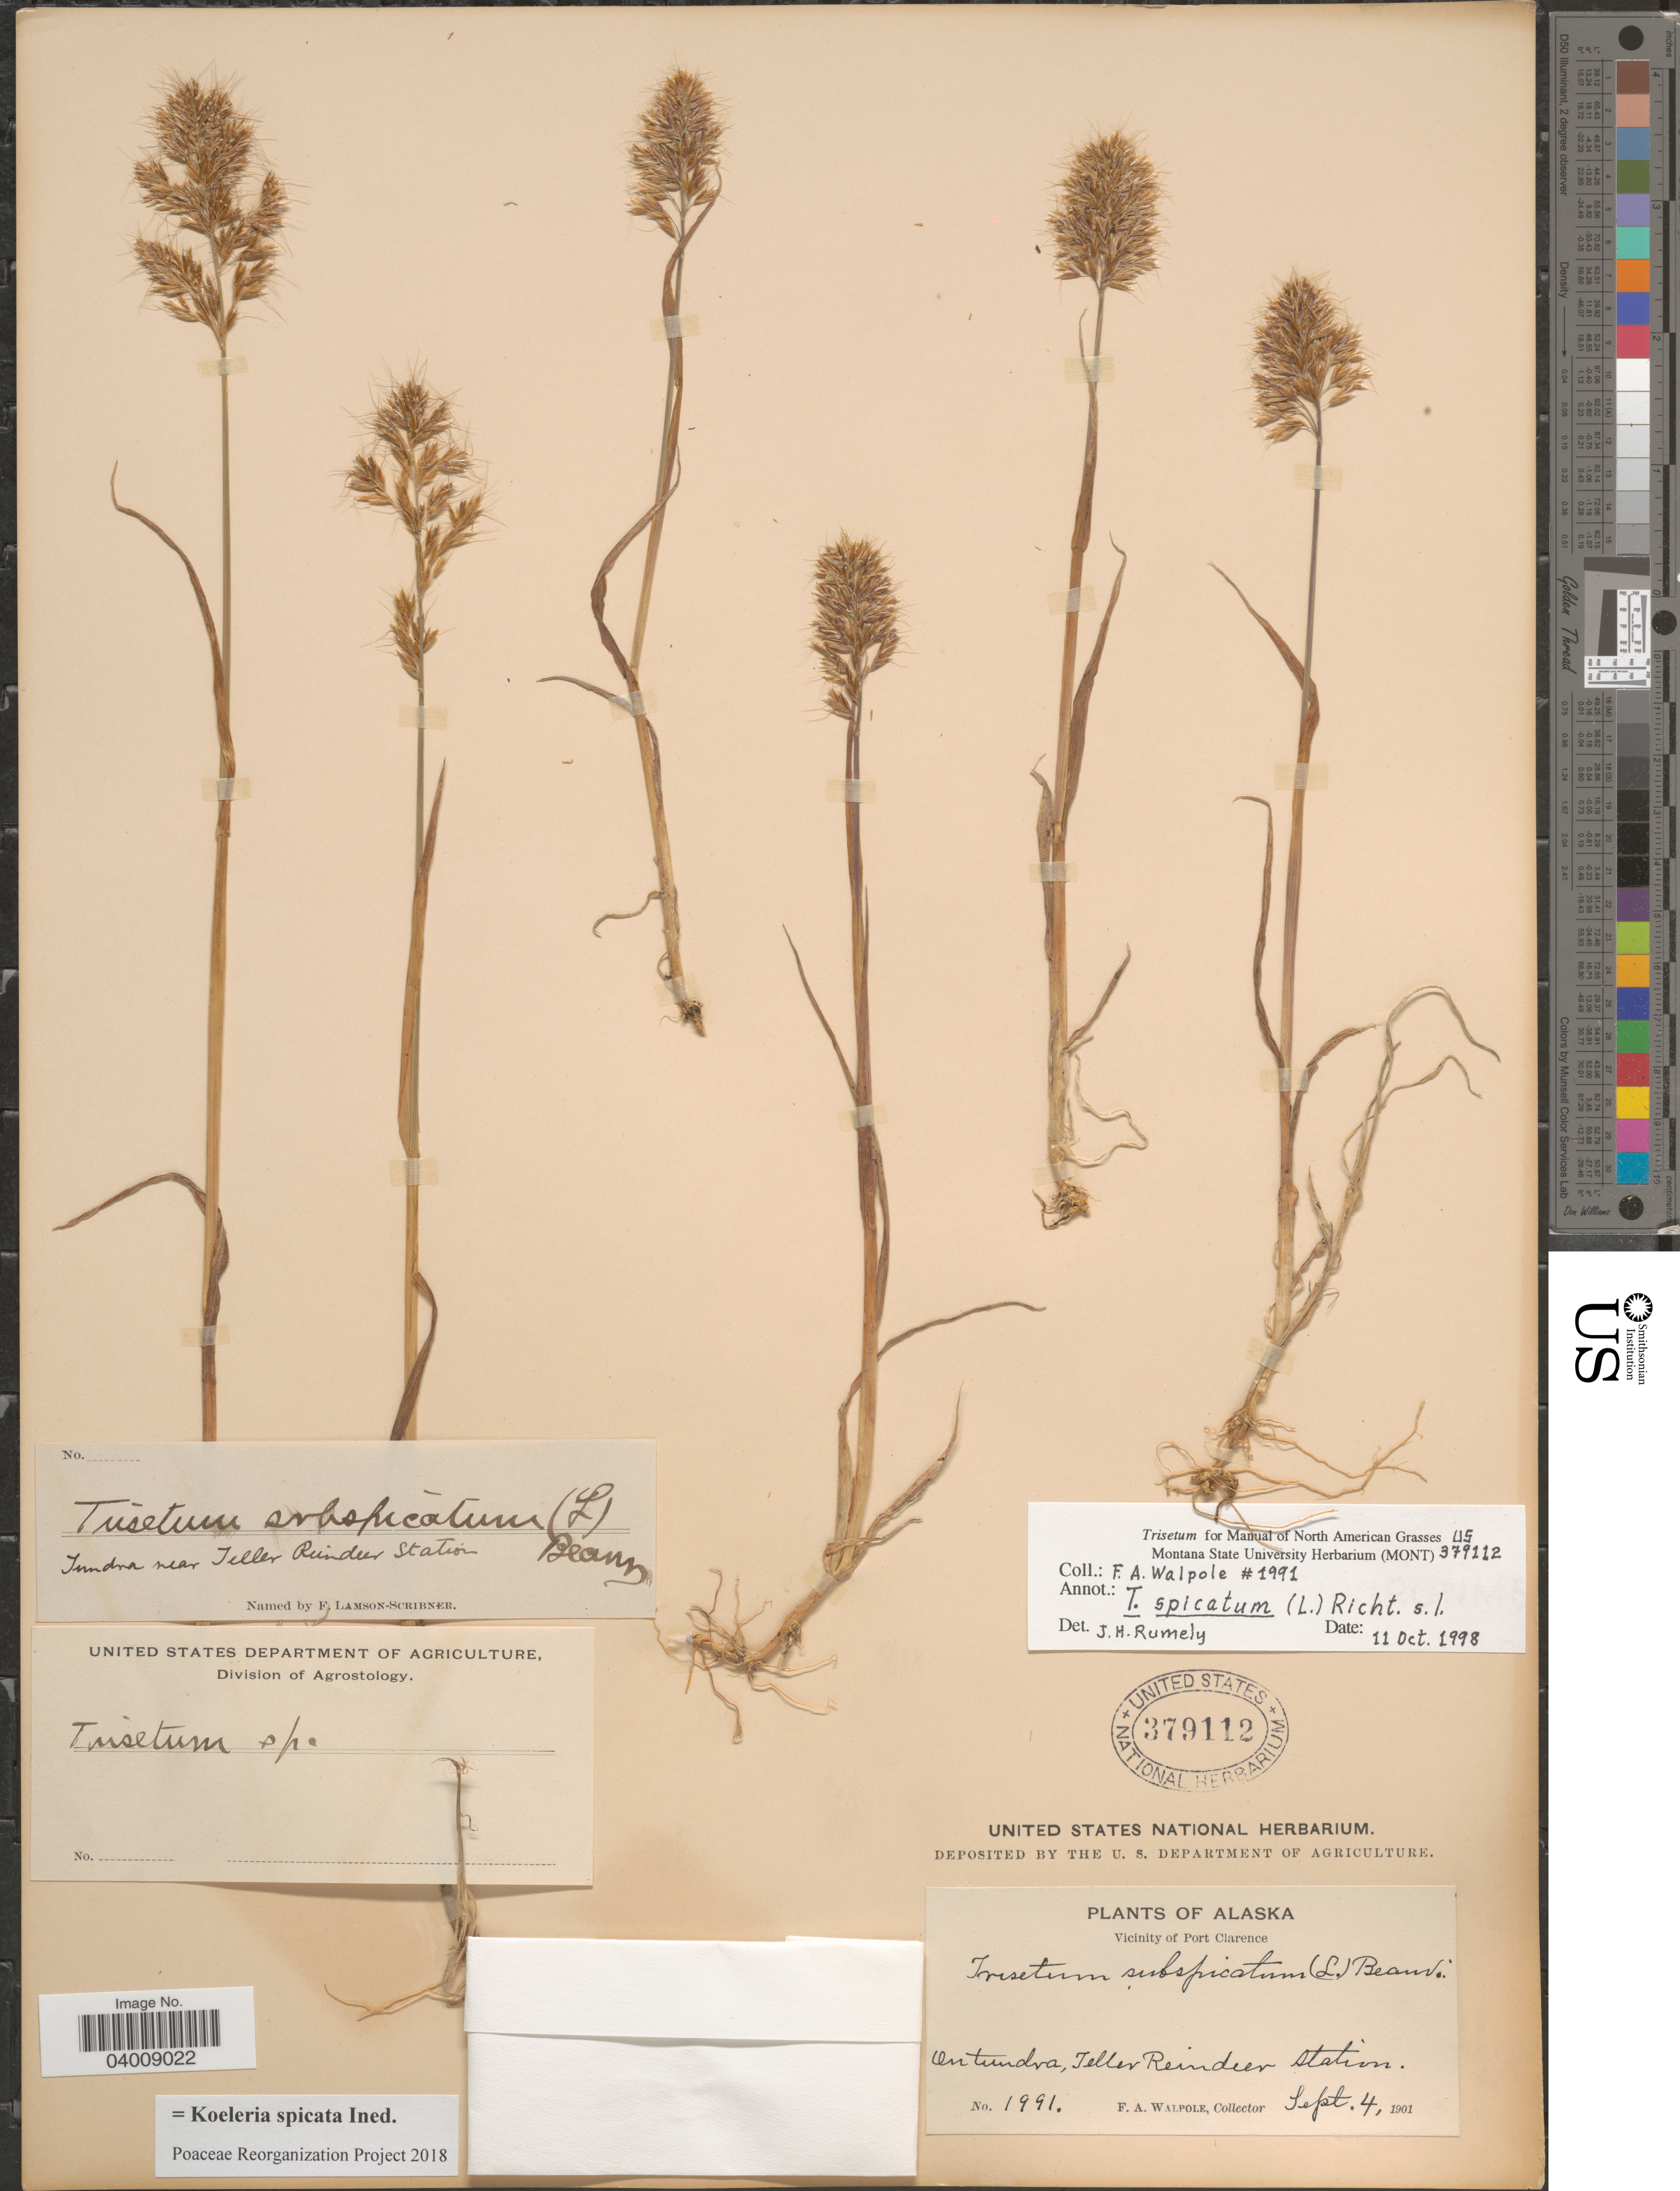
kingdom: Plantae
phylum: Tracheophyta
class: Liliopsida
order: Poales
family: Poaceae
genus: Koeleria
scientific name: Koeleria spicata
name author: (L.) Barberá et al.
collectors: F. Walpole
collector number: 1991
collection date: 1901-09-04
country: United States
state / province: Alaska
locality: Vicinity of Port Clarence. On tundra, Teller Reindeer Station.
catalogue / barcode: US 379112